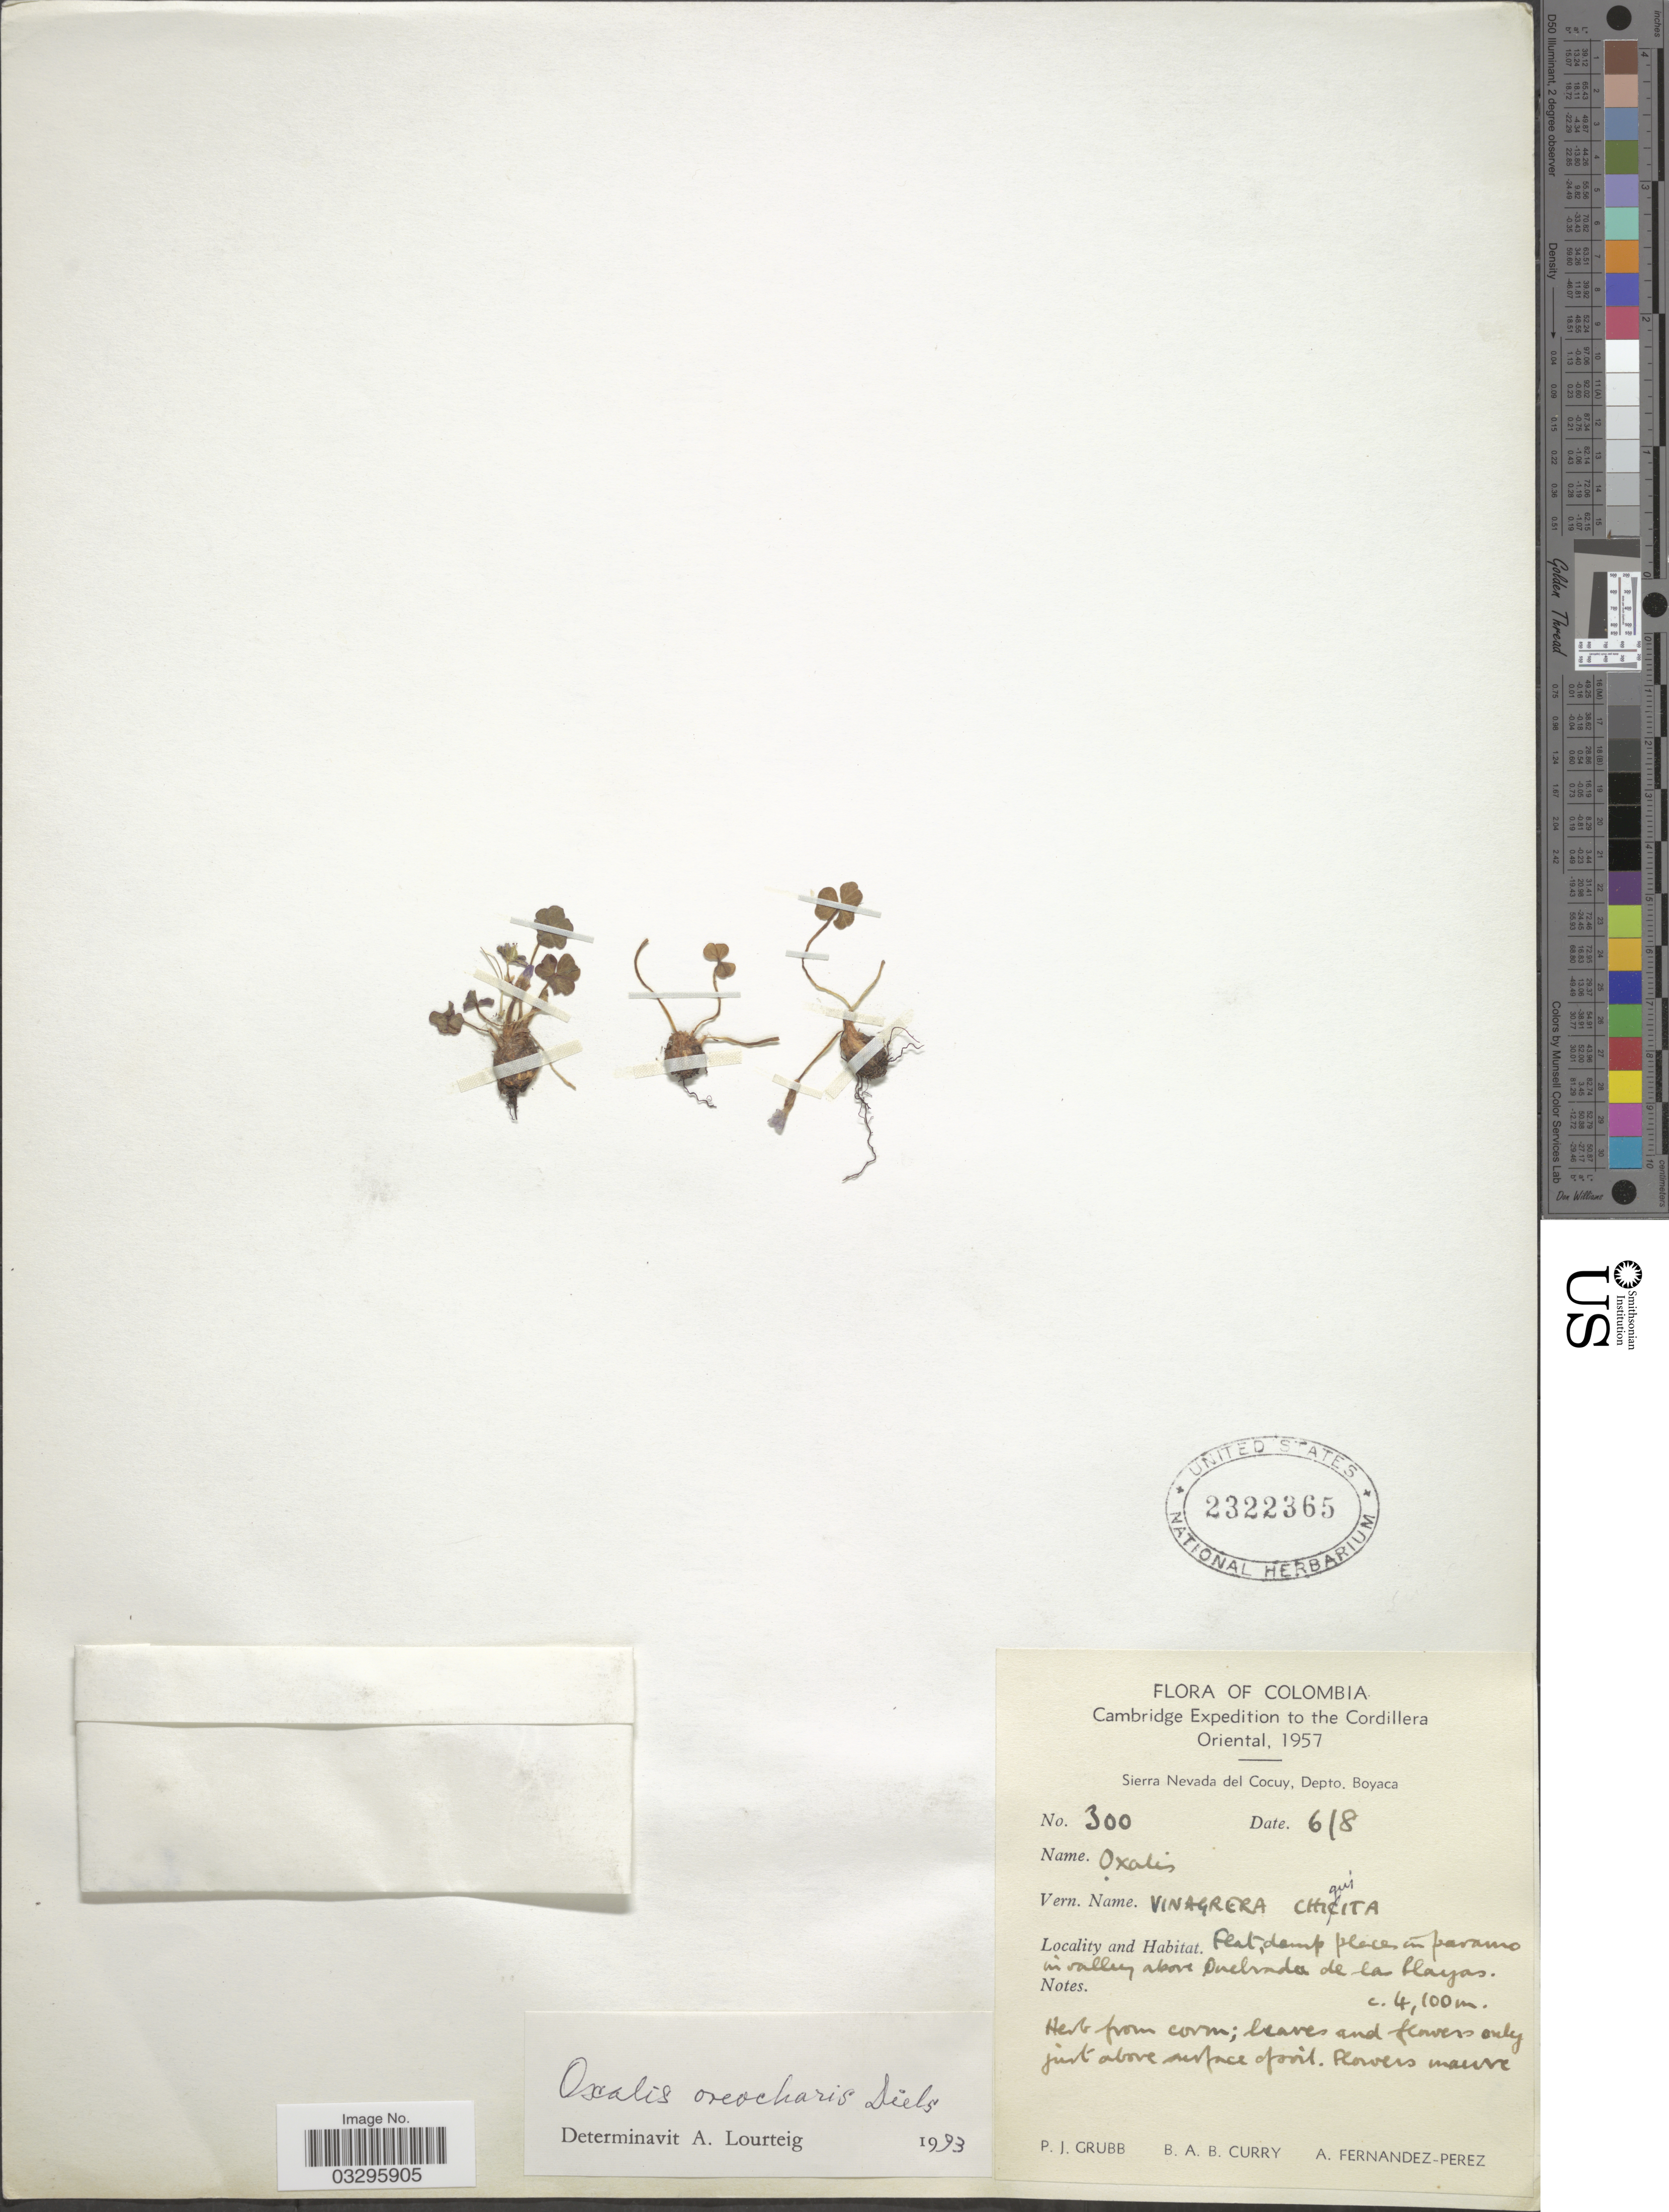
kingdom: Plantae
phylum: Tracheophyta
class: Magnoliopsida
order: Oxalidales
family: Oxalidaceae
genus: Oxalis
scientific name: Oxalis oreocharis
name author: Diels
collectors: P. J. Grubb, B. A. B. Curry & A. Fernández-Pérez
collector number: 300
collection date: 1957-08-06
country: Colombia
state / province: Boyacá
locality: Cordillera Oriental. Sierra Nevada del Cocuy Depto. Boyaca. In valley above Quebrada de la Playas.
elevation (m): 4100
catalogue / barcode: US 2322365